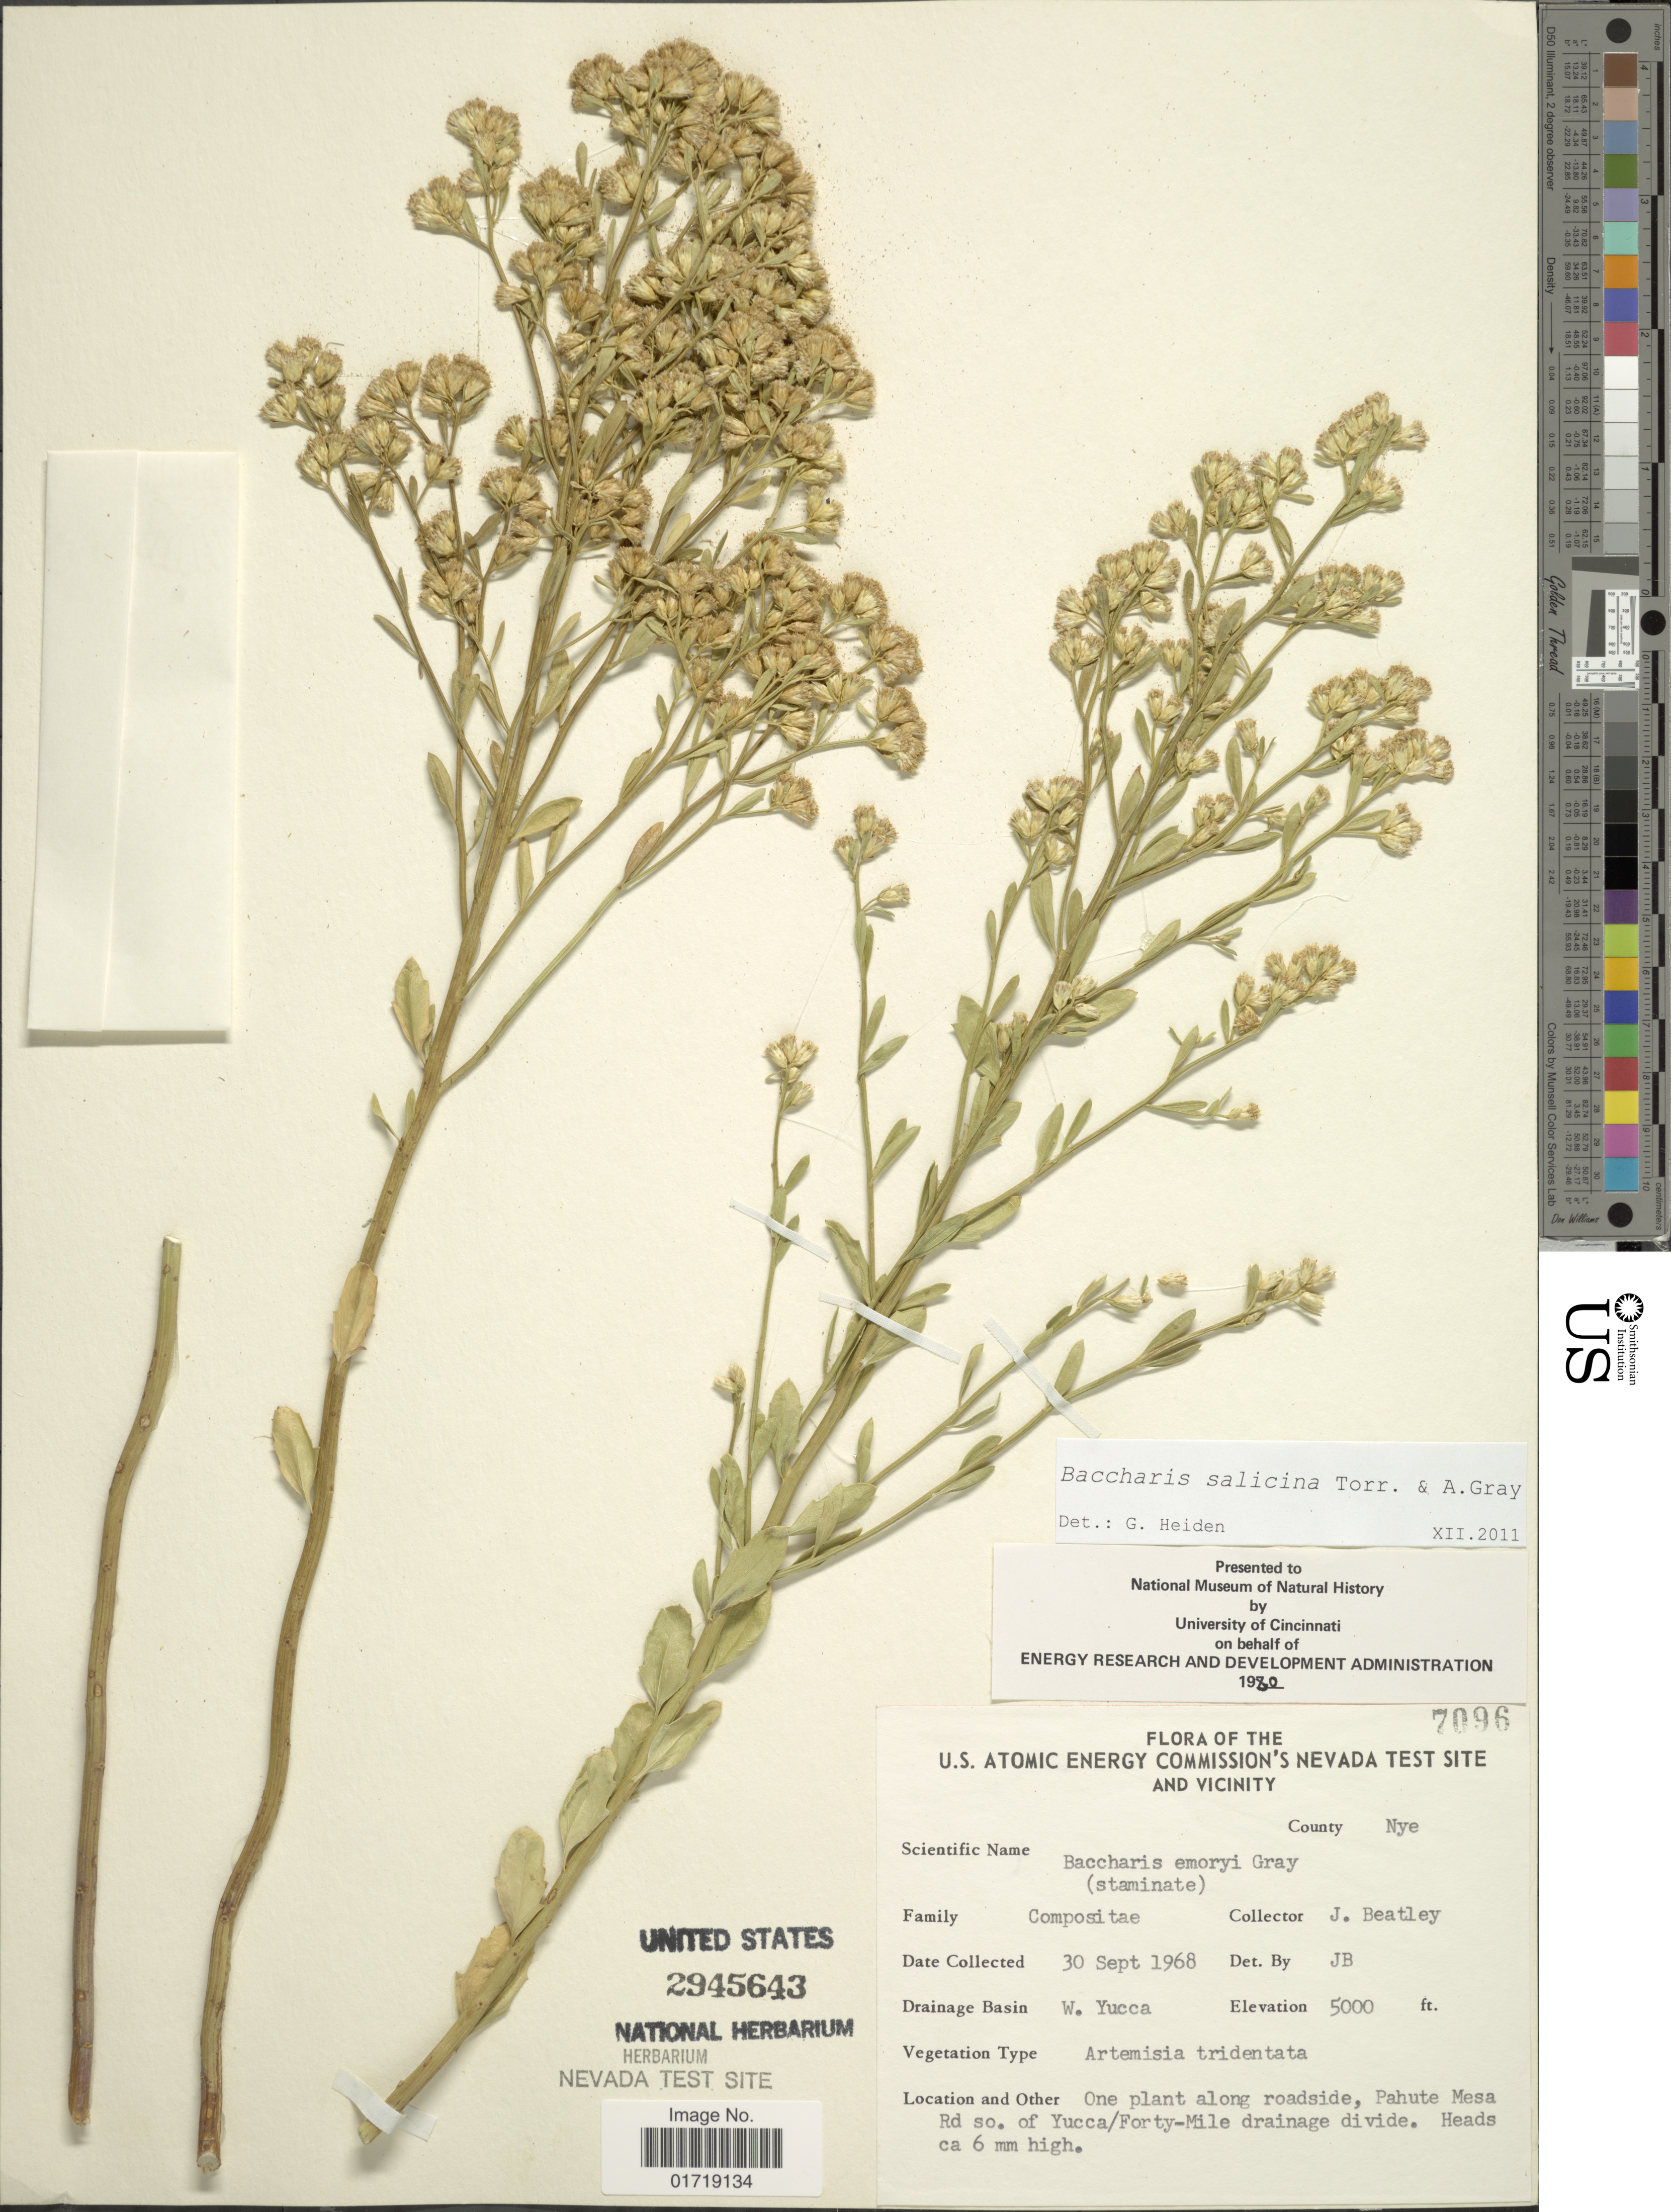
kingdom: Plantae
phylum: Tracheophyta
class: Magnoliopsida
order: Asterales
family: Asteraceae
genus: Baccharis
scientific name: Baccharis salicina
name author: Torr. & A. Gray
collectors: J. C. Beatley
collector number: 7096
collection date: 1968-09-30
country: United States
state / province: Nevada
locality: U. S. Atomic Energy Commission's Nevada Test Site And Vicinity, County Nye, Drainage Basin W. Yucca, along roadside, Pahute Mesa Rd so. of Yucca/Forty-Mile drainage divide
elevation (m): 1524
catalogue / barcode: US 2945643